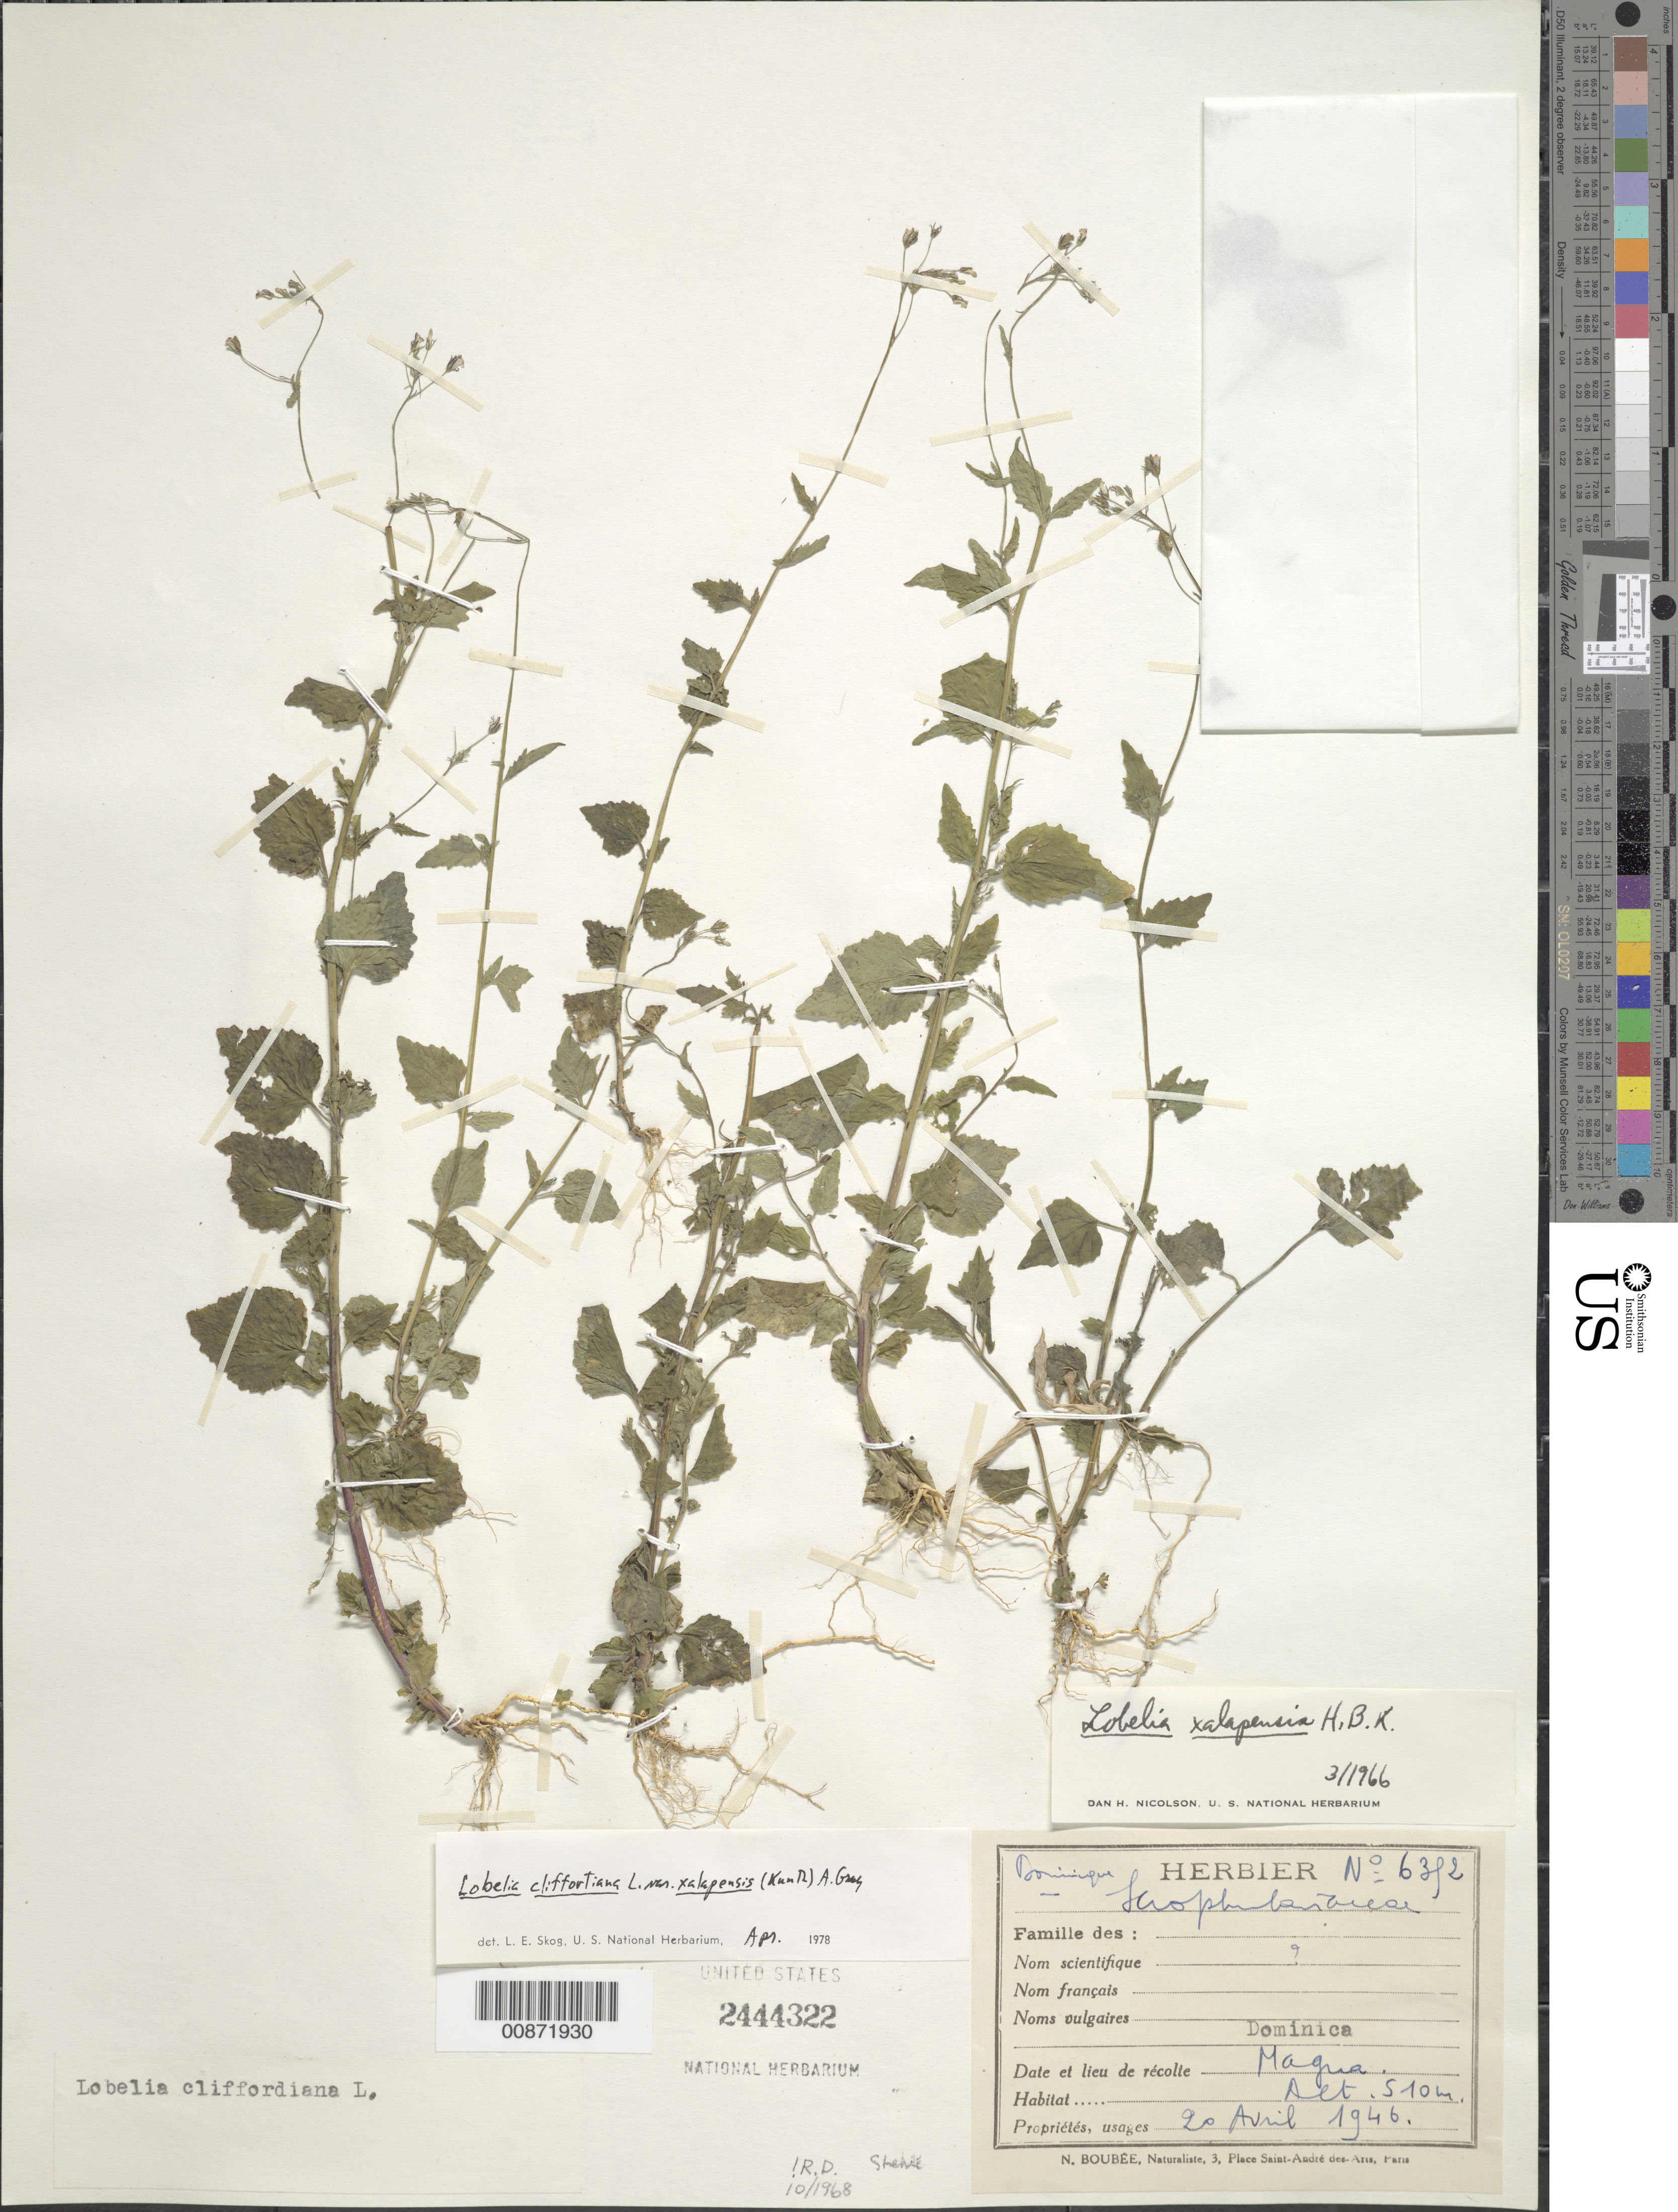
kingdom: Plantae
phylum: Tracheophyta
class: Magnoliopsida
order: Asterales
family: Campanulaceae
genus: Lobelia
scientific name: Lobelia xalapensis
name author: Kunth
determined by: Skog, Laurence E.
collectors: H. Stehlé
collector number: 6382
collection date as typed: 20 Apr 1946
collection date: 1946-04-20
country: Dominica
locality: Magua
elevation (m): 510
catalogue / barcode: US 2444322